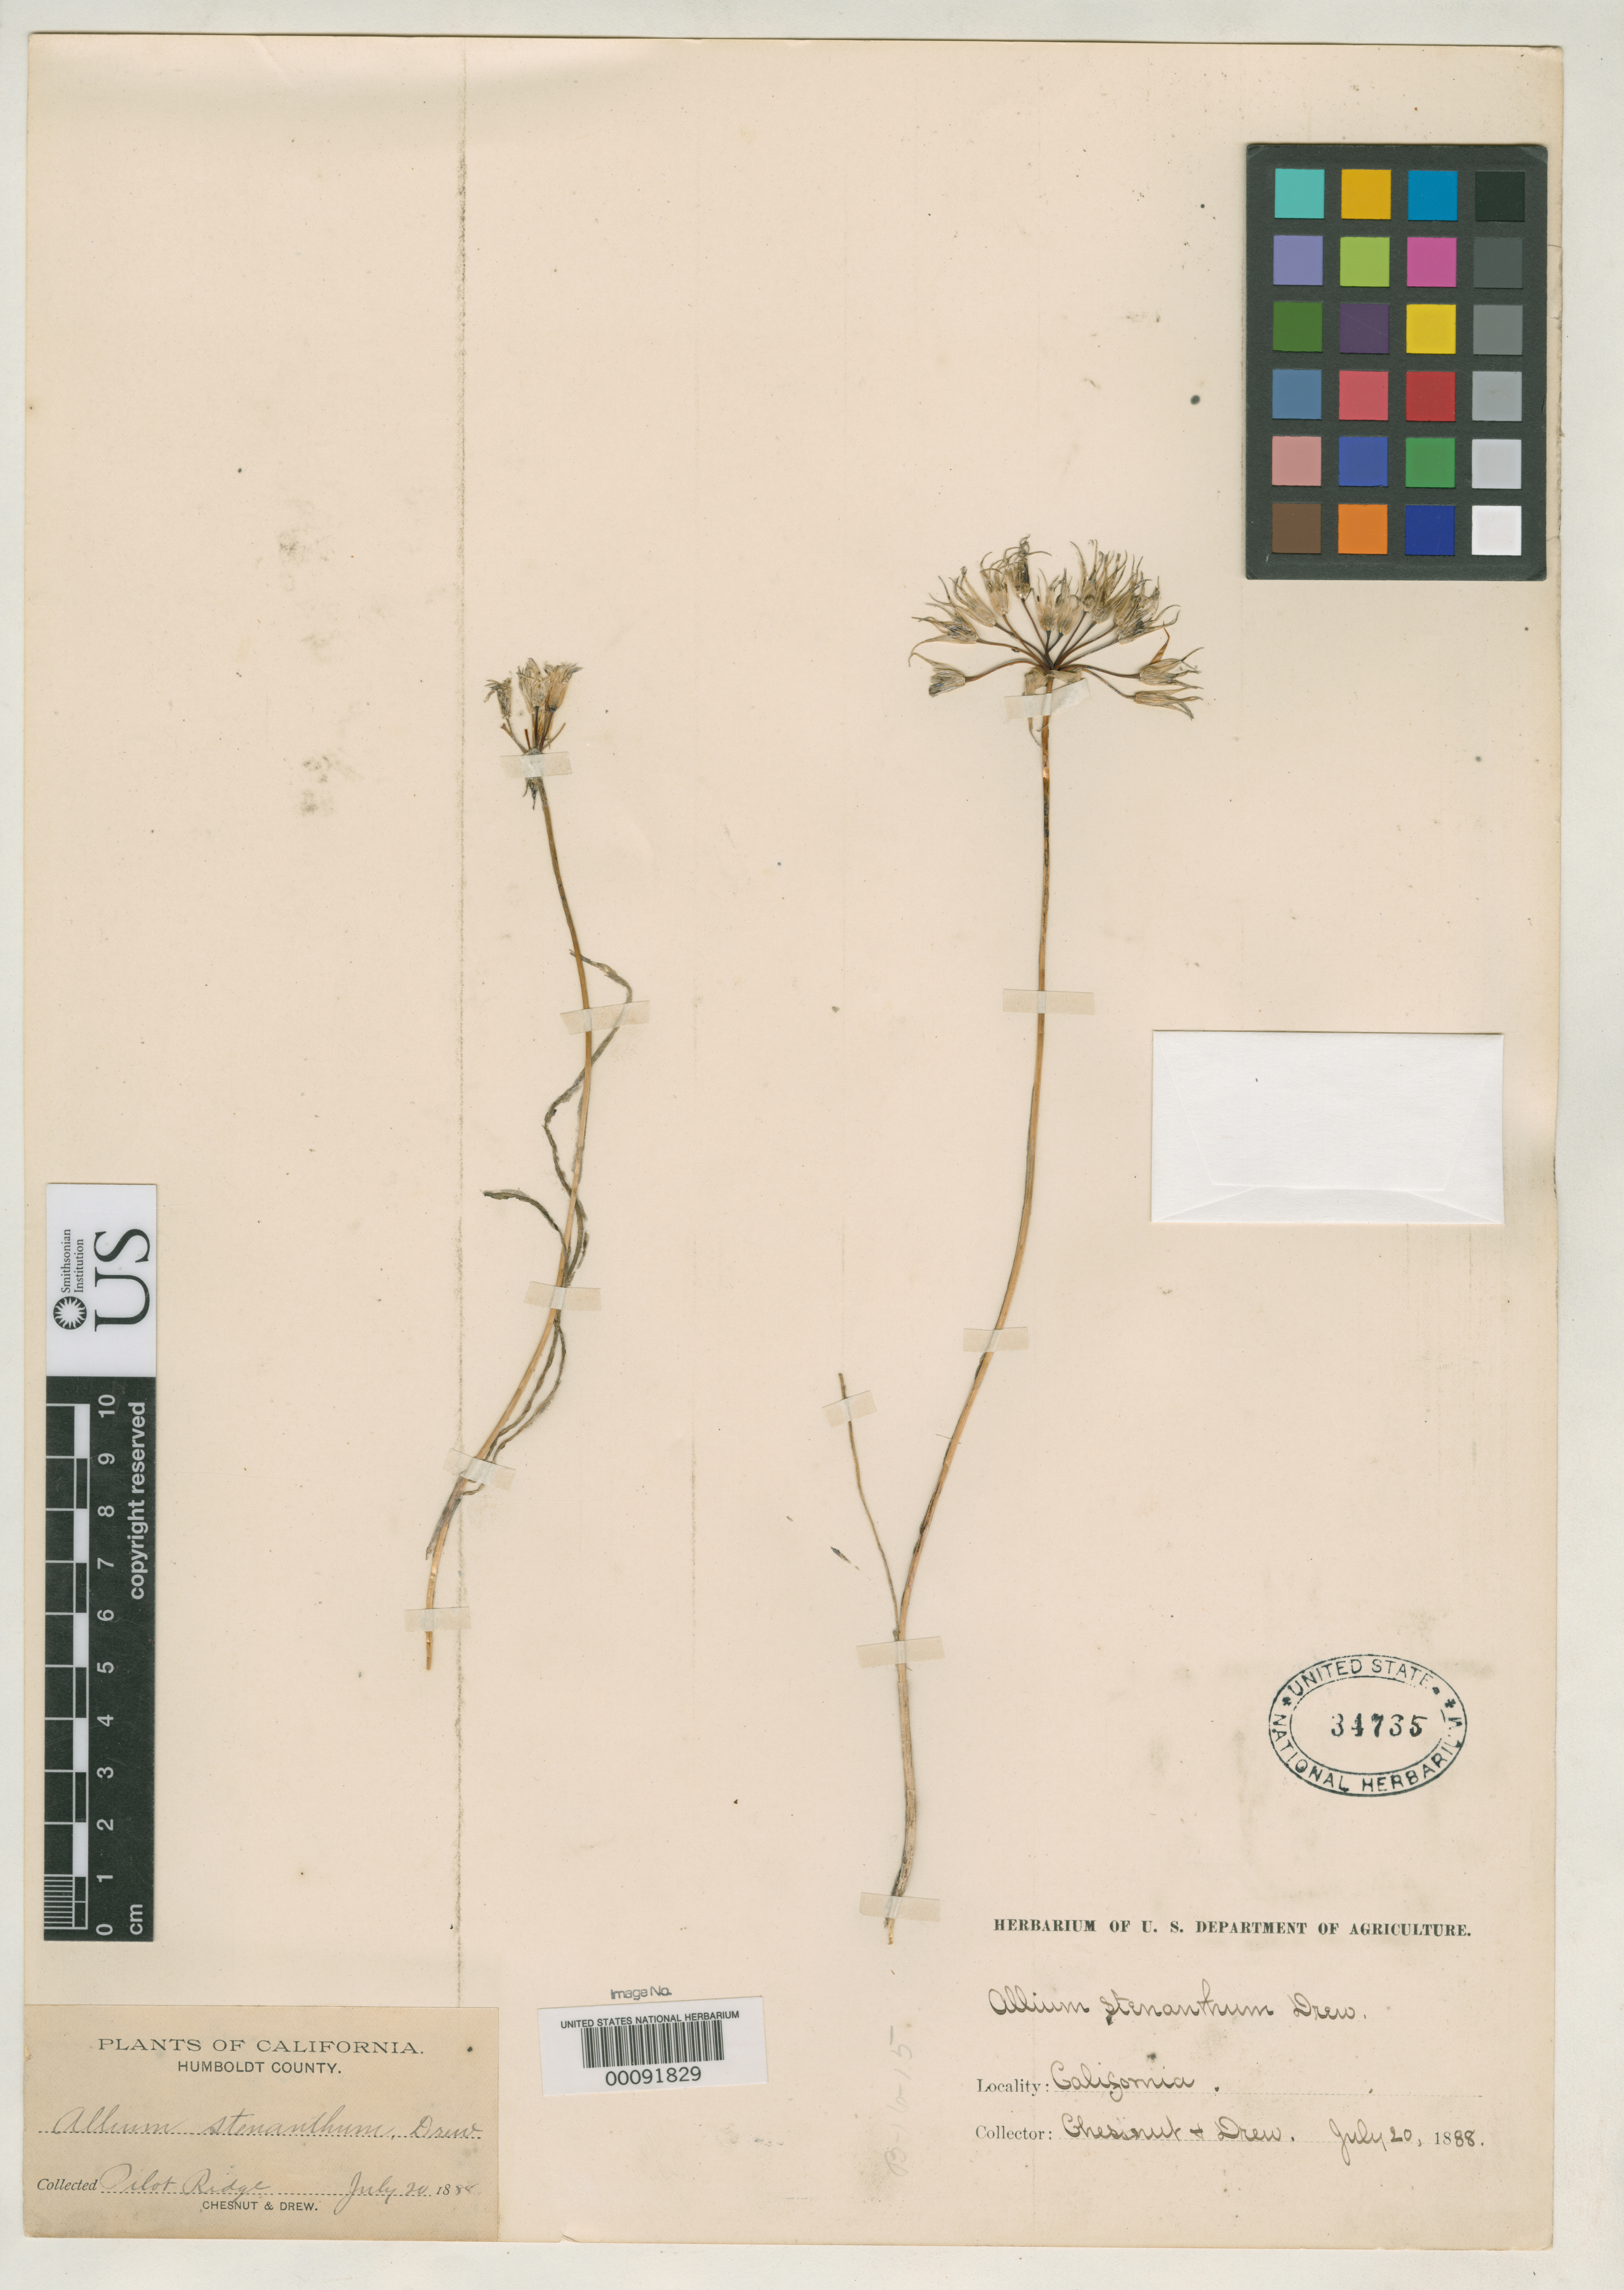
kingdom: Plantae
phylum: Tracheophyta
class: Liliopsida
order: Asparagales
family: Amaryllidaceae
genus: Allium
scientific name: Allium stenanthum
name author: Drew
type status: Type Collection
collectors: V. K. Chesnut & E. Drew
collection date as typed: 20 Jul 1888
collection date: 1888-07-20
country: United States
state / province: California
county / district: Humboldt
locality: Pilot Ridge.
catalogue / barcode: US 34735